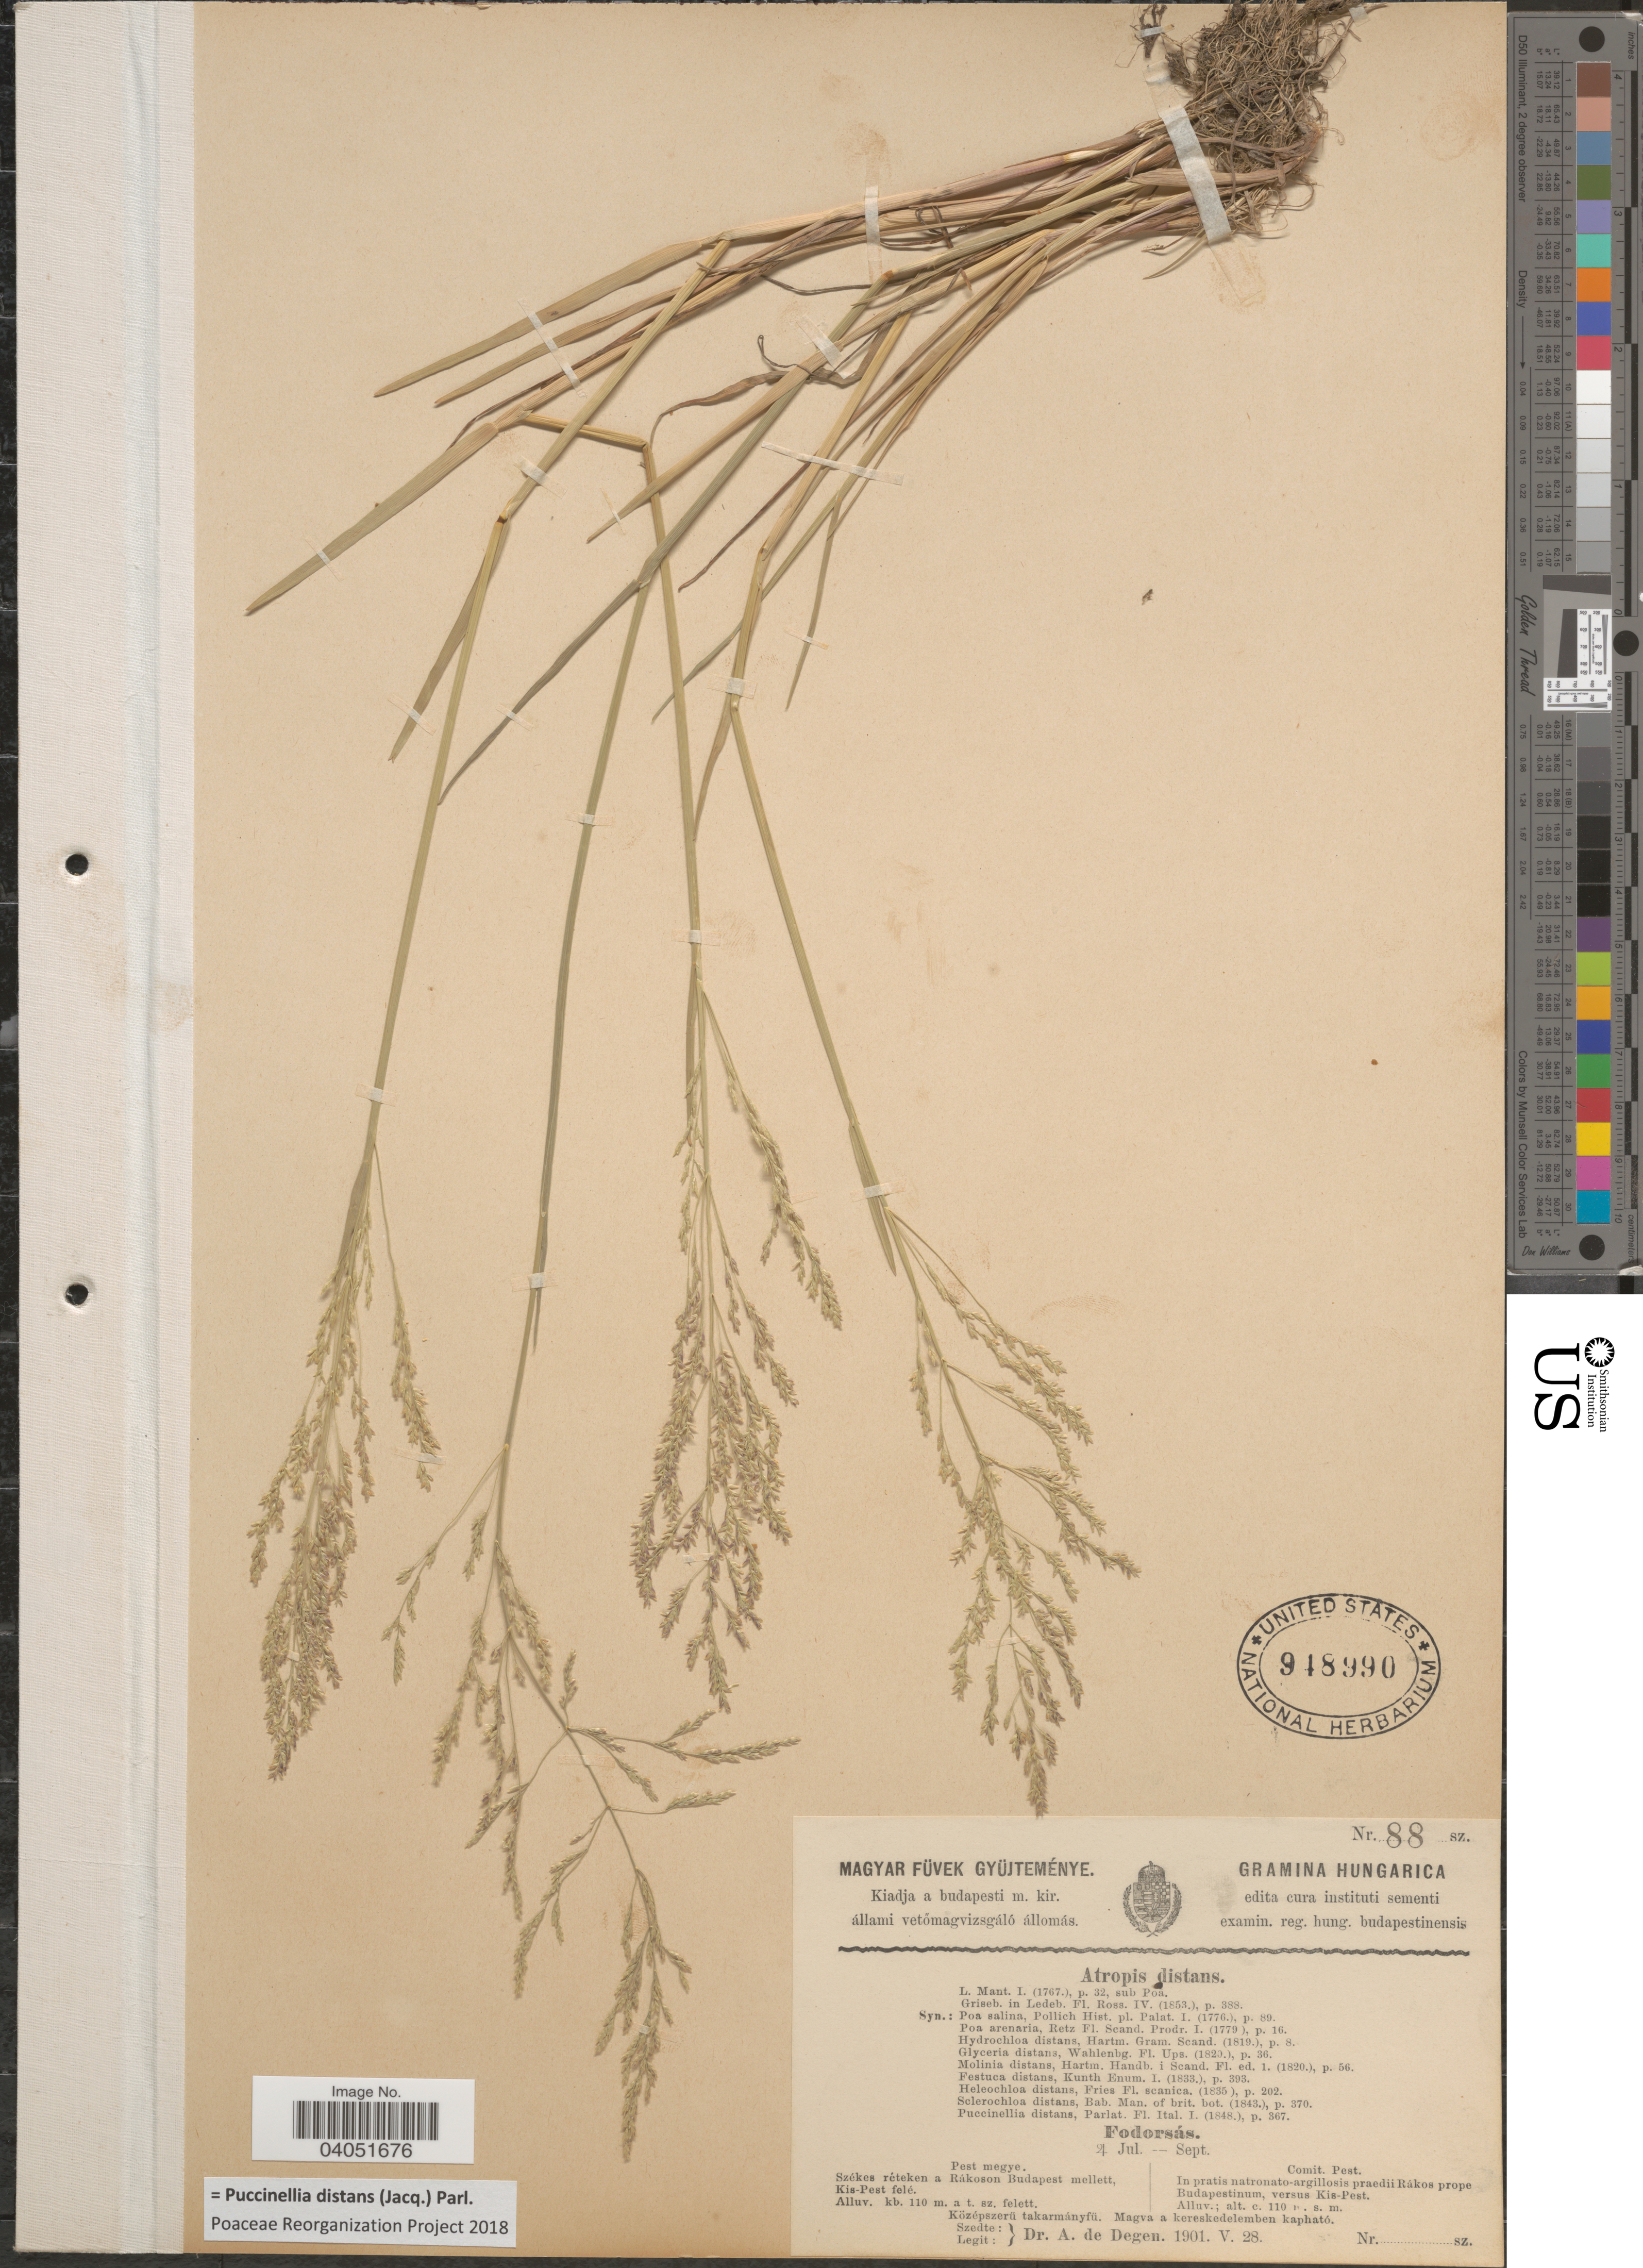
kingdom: Plantae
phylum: Tracheophyta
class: Liliopsida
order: Poales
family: Poaceae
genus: Puccinellia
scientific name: Puccinellia distans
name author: (Jacq.) Parl.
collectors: A. Degen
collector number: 88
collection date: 1901-05-28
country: Hungary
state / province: Pest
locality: Hungarica. Comit. Pest. In pratis natronato-argillosis praedii Rákos prope Budapestinum, versus Kis-Pest.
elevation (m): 110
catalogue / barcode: US 948990